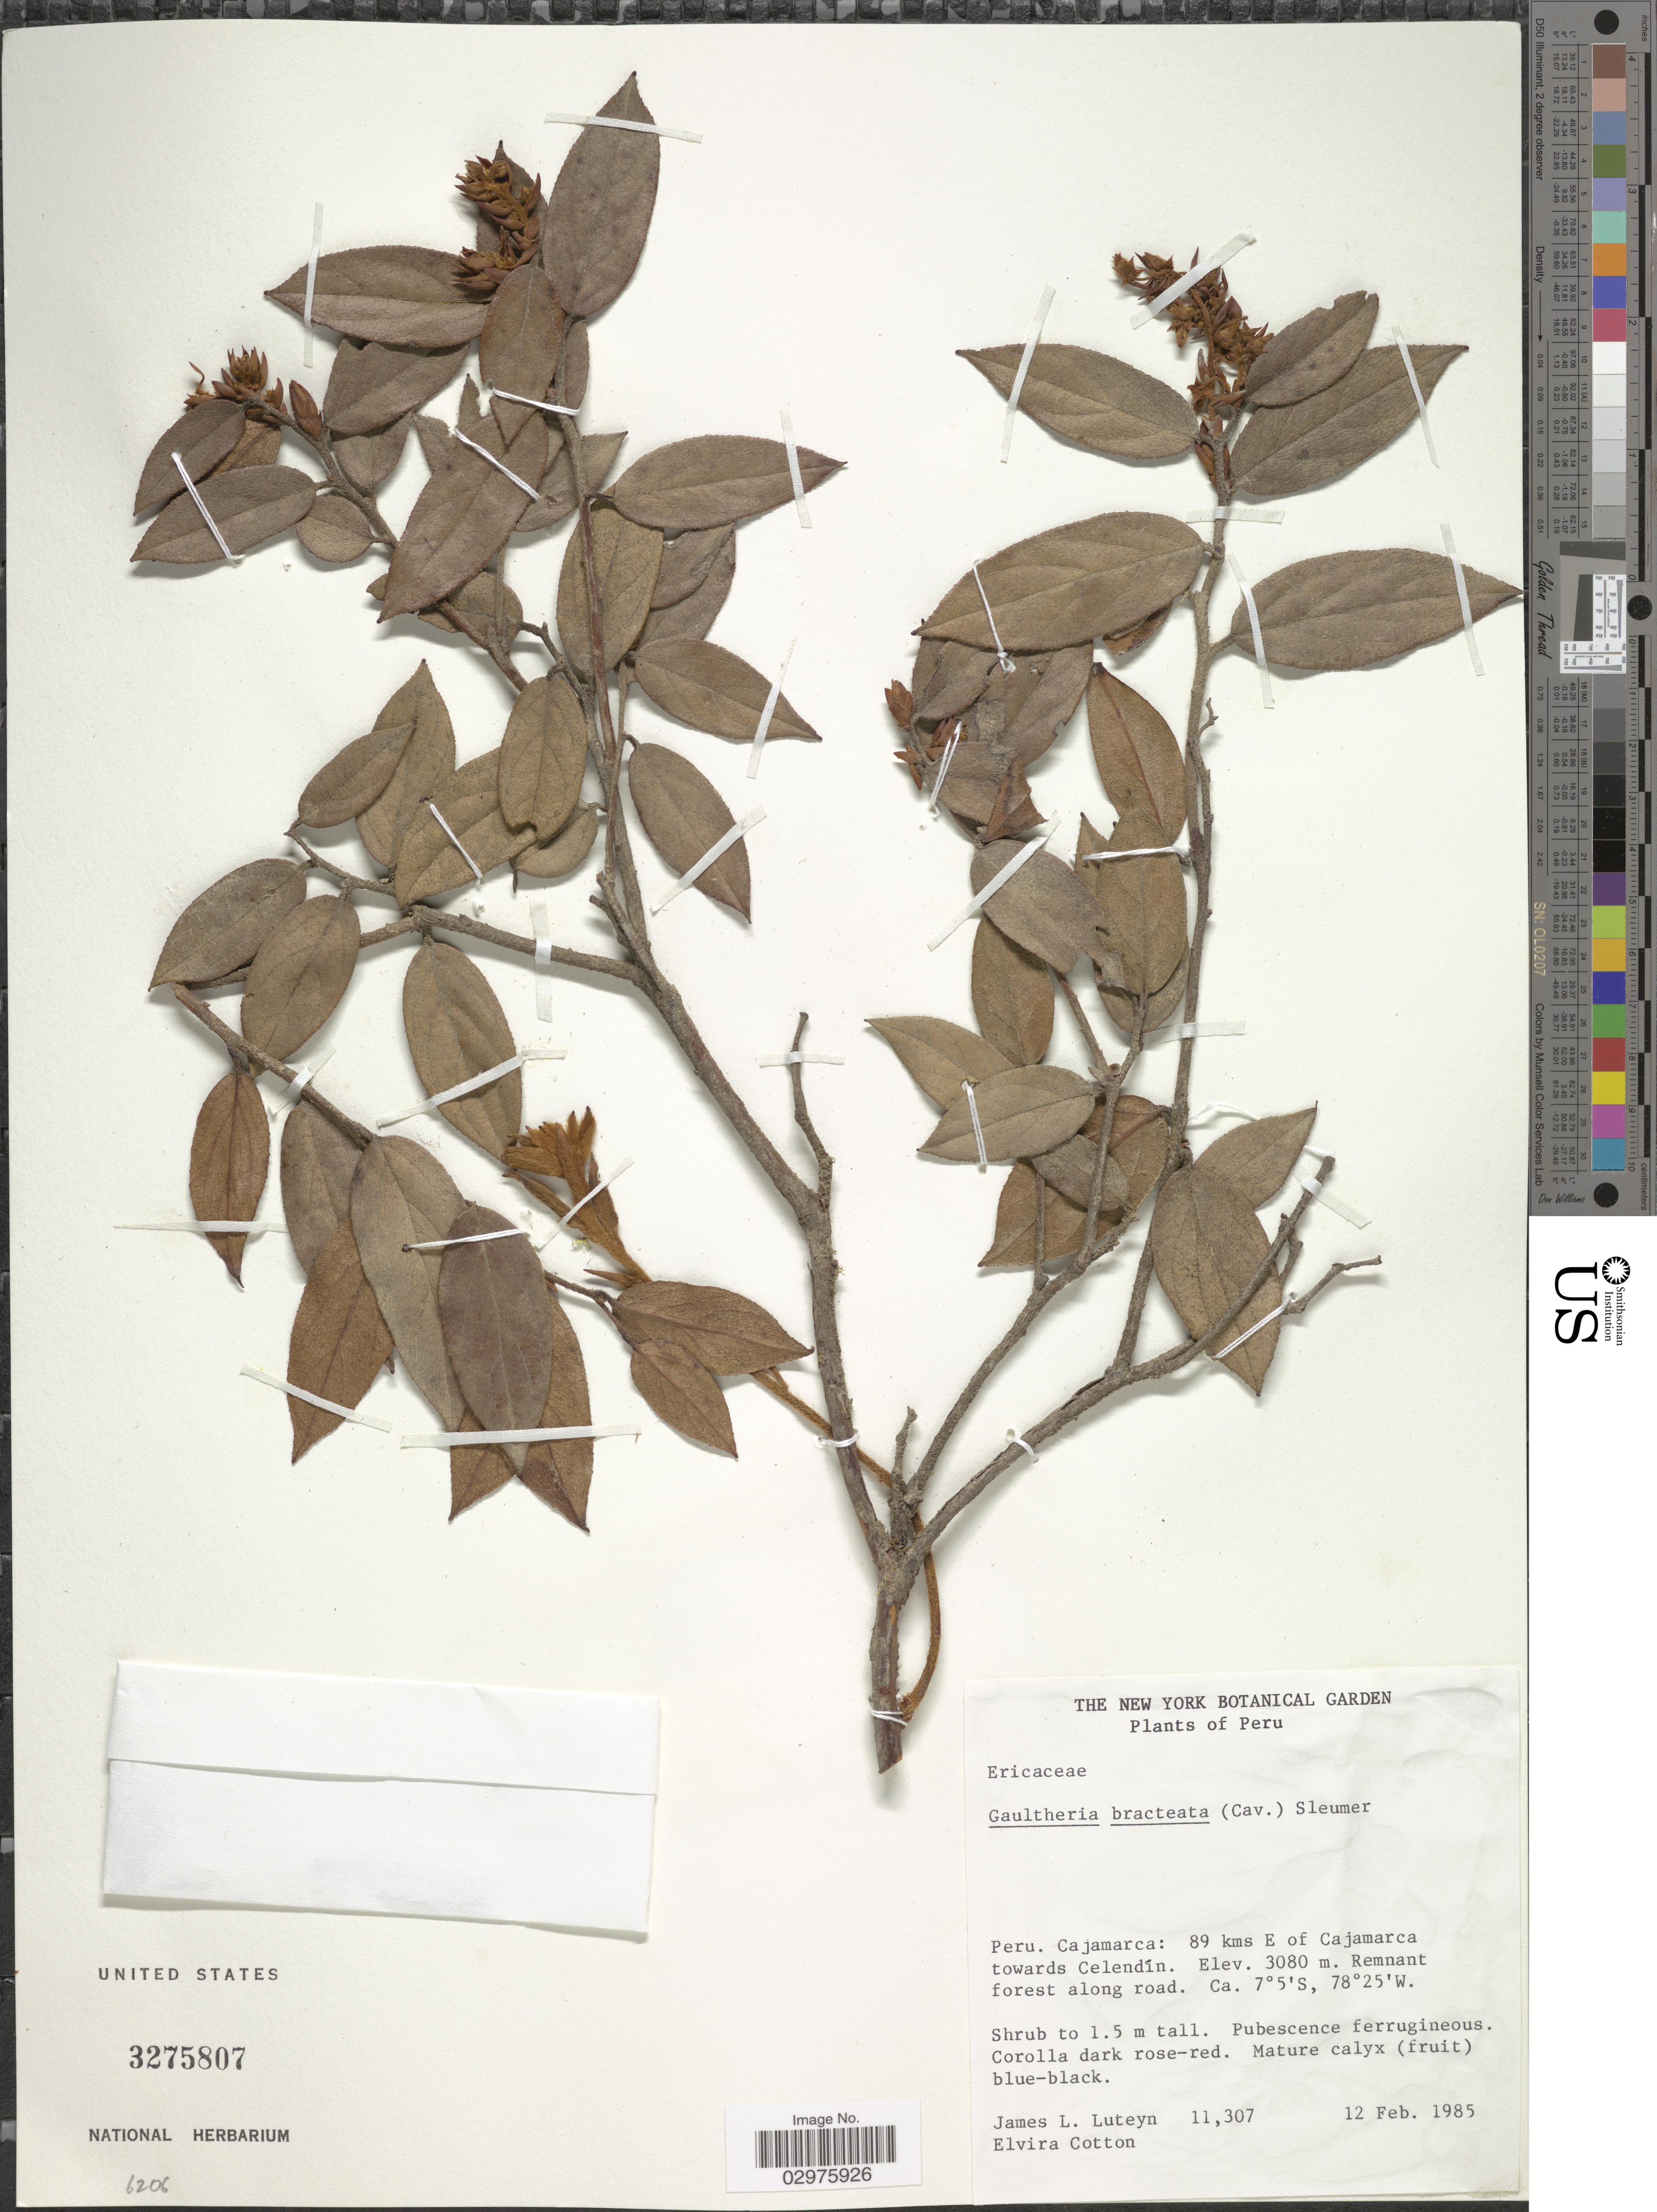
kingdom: Plantae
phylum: Tracheophyta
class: Magnoliopsida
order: Ericales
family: Ericaceae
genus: Gaultheria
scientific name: Gaultheria bracteata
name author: (Cav.) G. Don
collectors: J. L. Luteyn & E. Cotton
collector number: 11307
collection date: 1985-02-12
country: Peru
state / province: Cajamarca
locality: Cajamarca: 89 kms E of Cajamarca towards Celendín.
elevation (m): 3080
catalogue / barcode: US 3275807